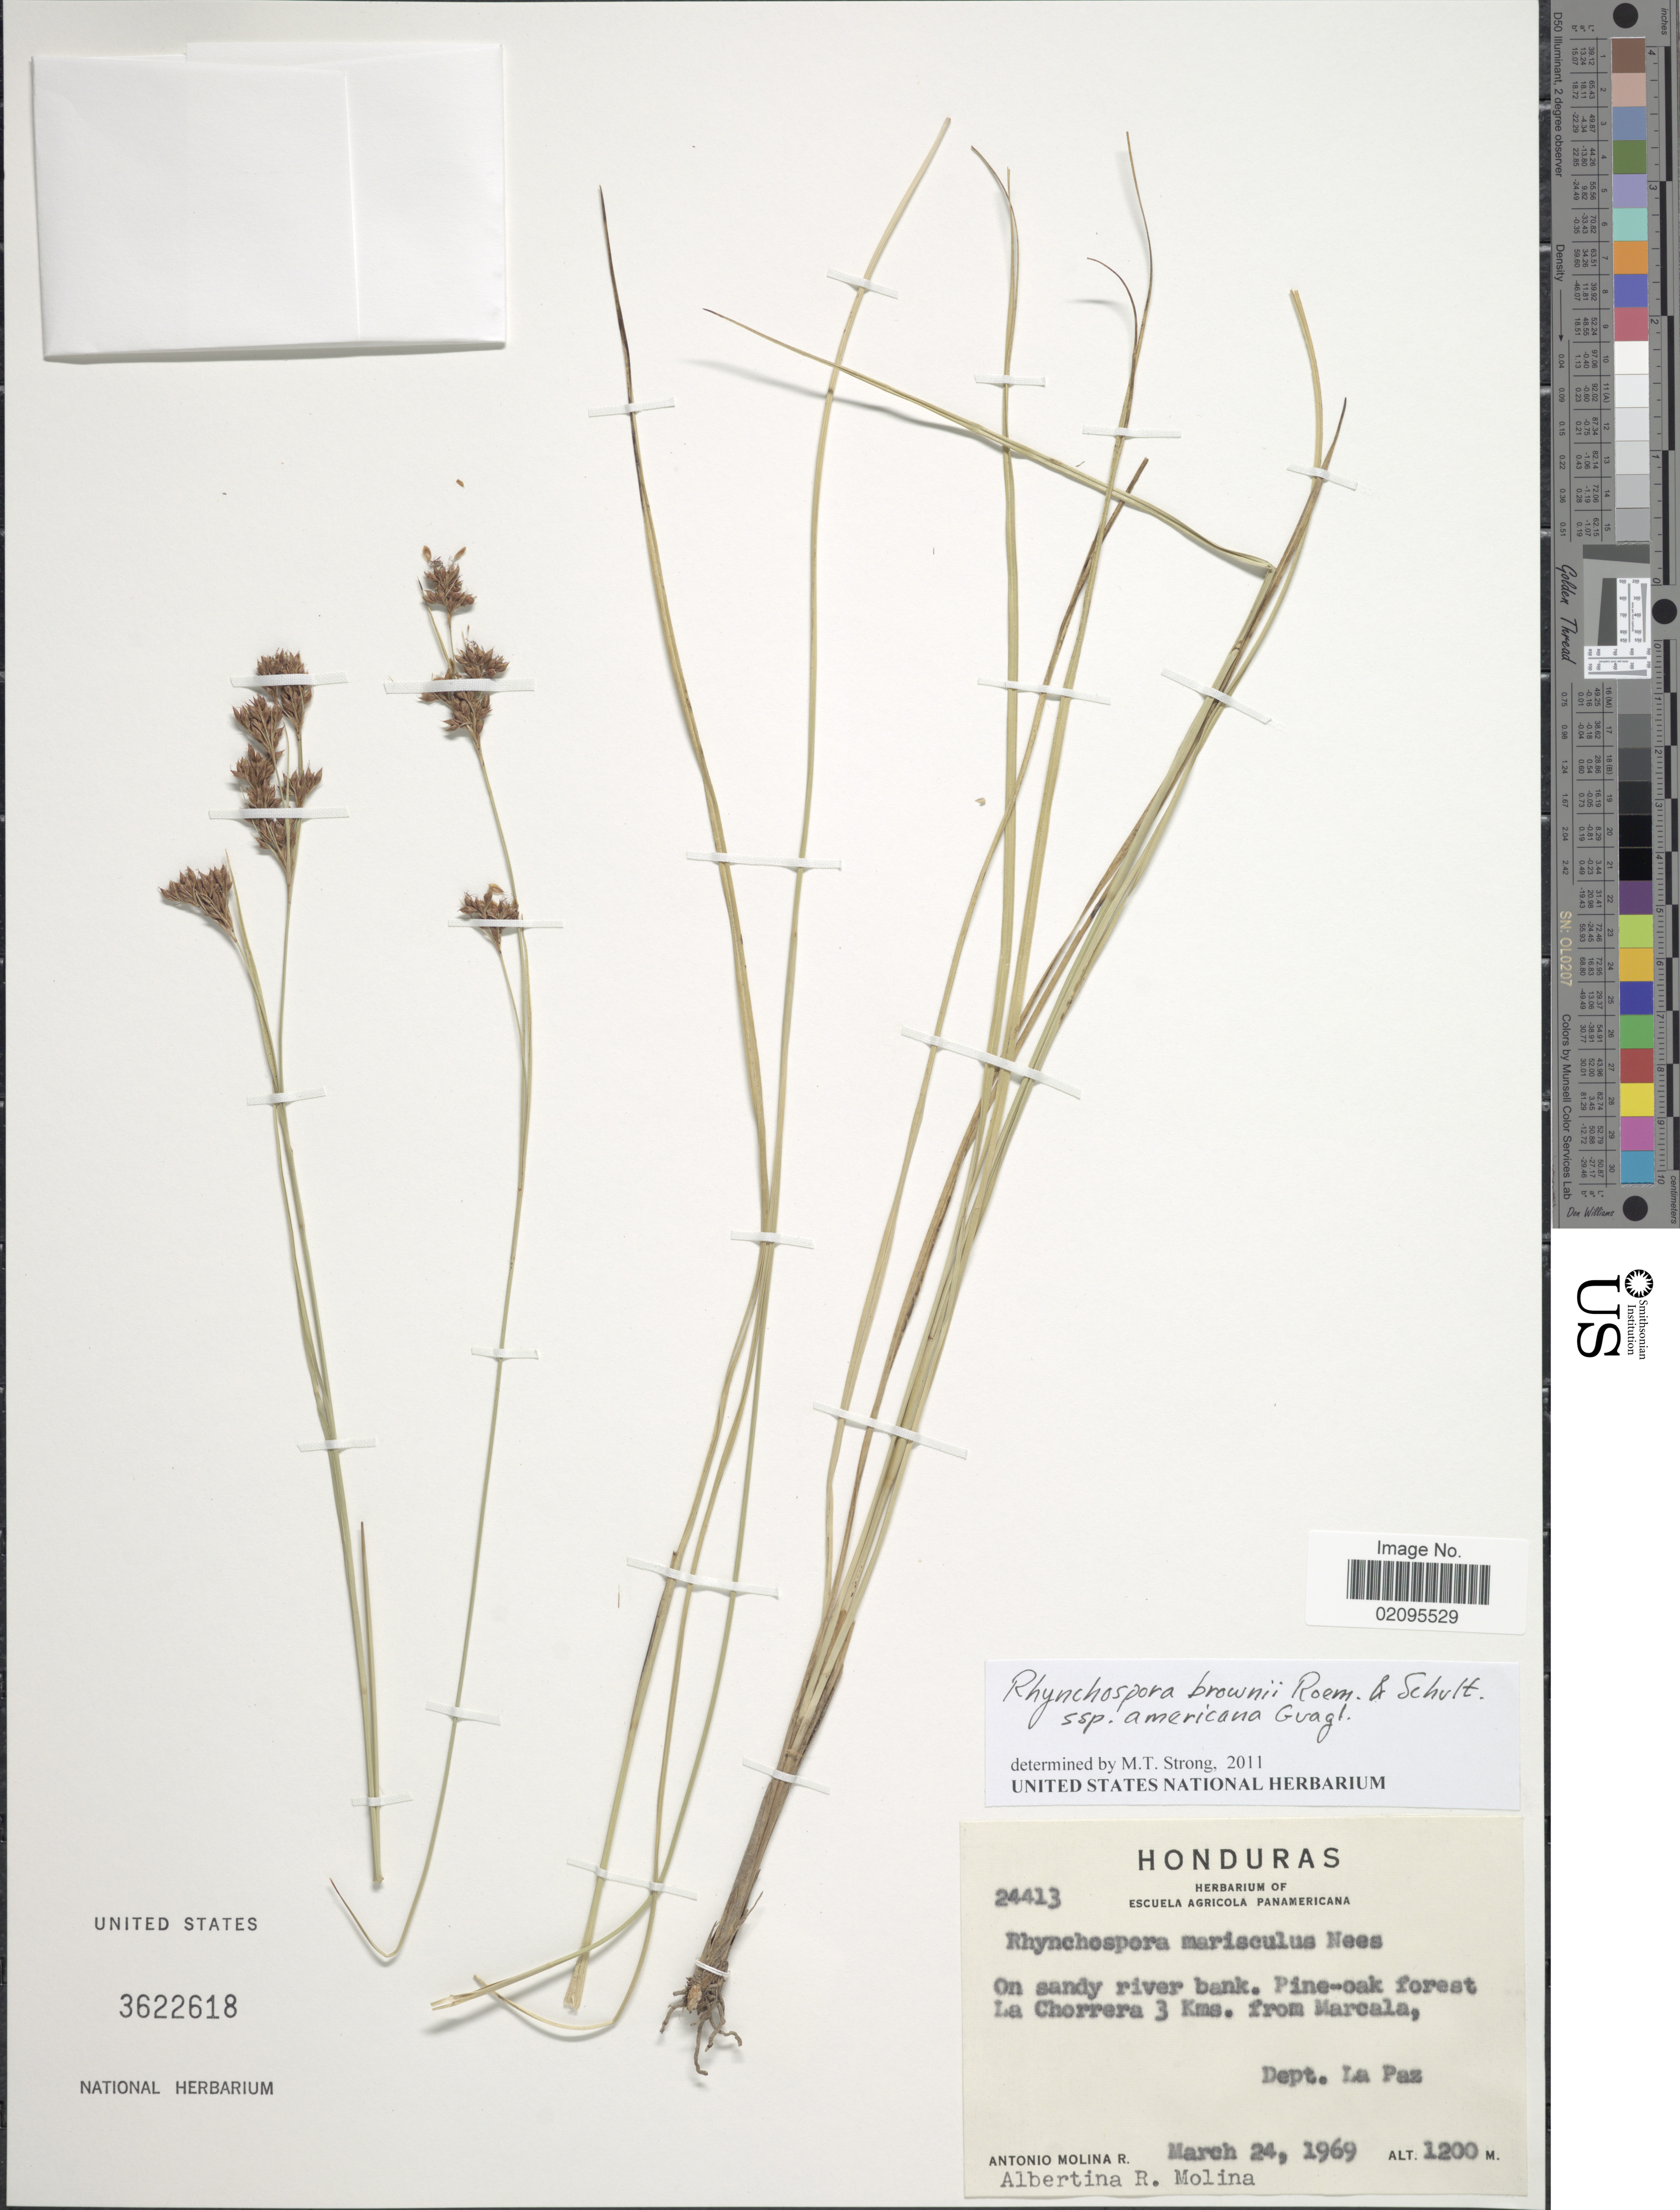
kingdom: Plantae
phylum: Tracheophyta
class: Liliopsida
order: Poales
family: Cyperaceae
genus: Rhynchospora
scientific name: Rhynchospora brownii subsp. americana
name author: Guagl.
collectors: A. Molina R. & A. R. Molina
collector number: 24413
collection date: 1969-03-24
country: Honduras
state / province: La Paz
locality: On sandy river bank, Pine-oak forest La Chorrera 3 Kms. from Marcala.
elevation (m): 1200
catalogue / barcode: US 3622618